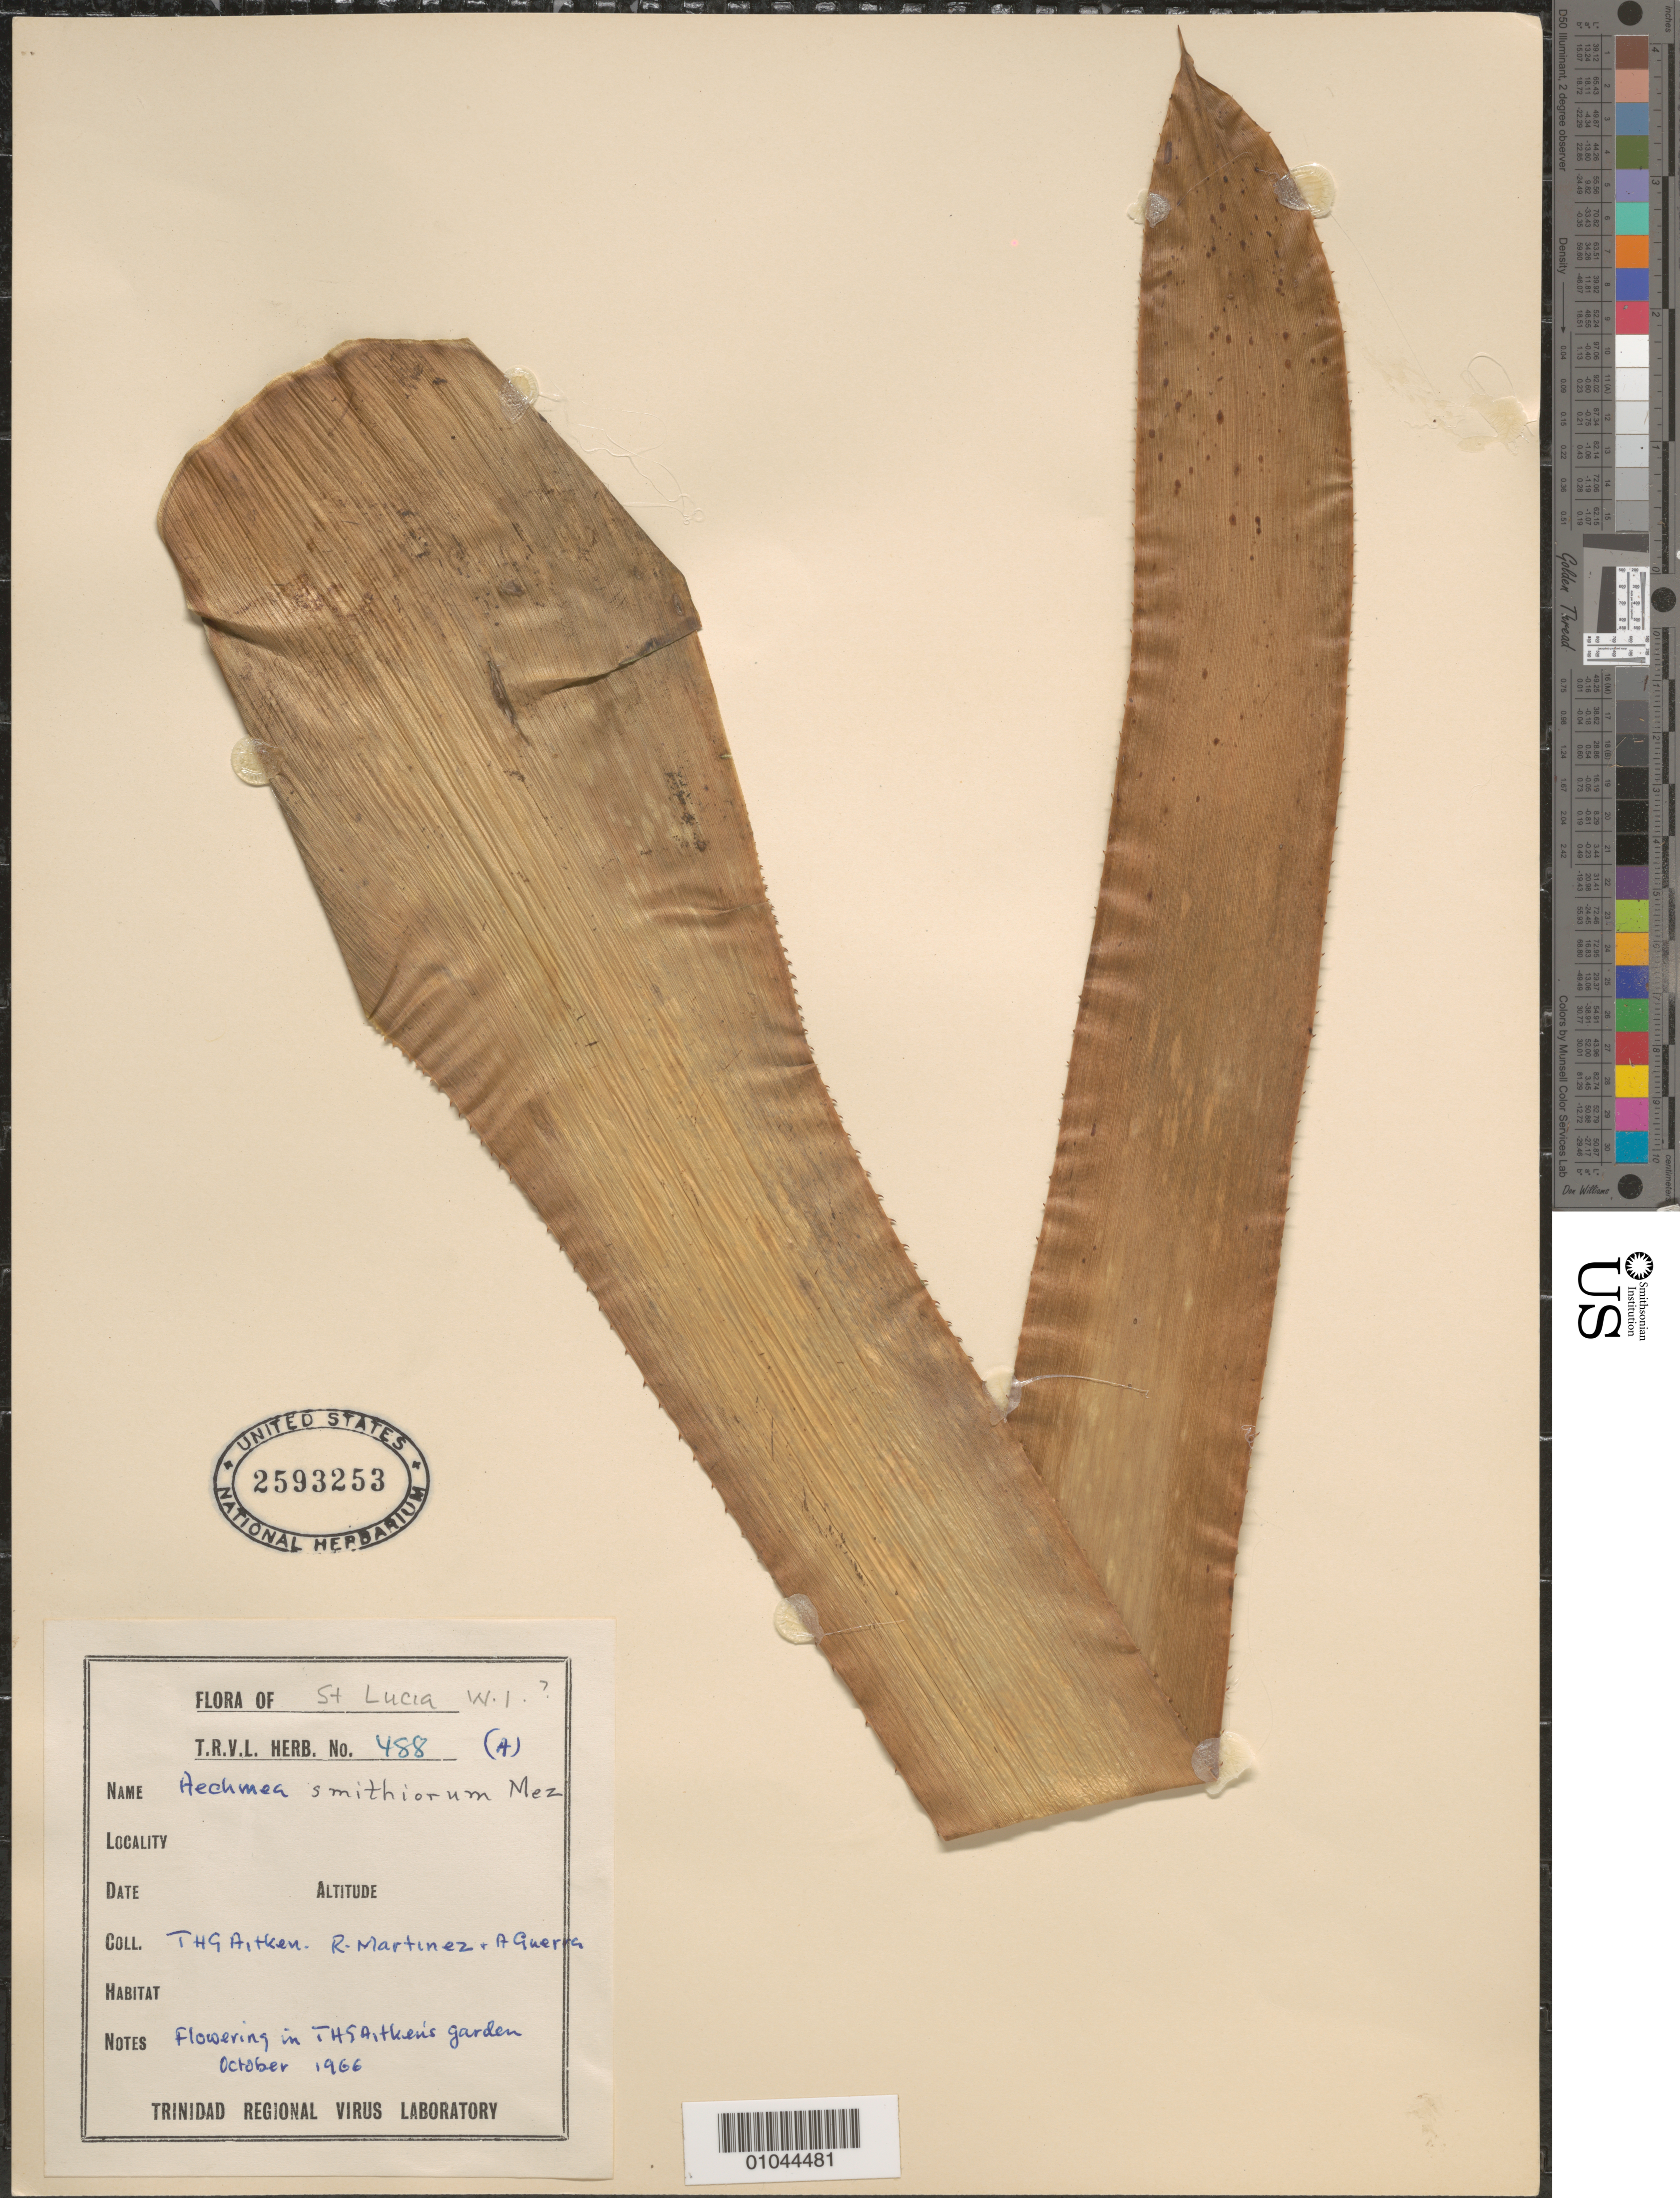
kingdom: Plantae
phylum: Tracheophyta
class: Liliopsida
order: Poales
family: Bromeliaceae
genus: Aechmea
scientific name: Aechmea lavandulacea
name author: C.H. Wright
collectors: T. Aitken, R. Martinez & A. Guerra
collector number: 488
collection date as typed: Oct 1966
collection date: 1966-10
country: St. Lucia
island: St. Lucia I.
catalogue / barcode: US 2593253